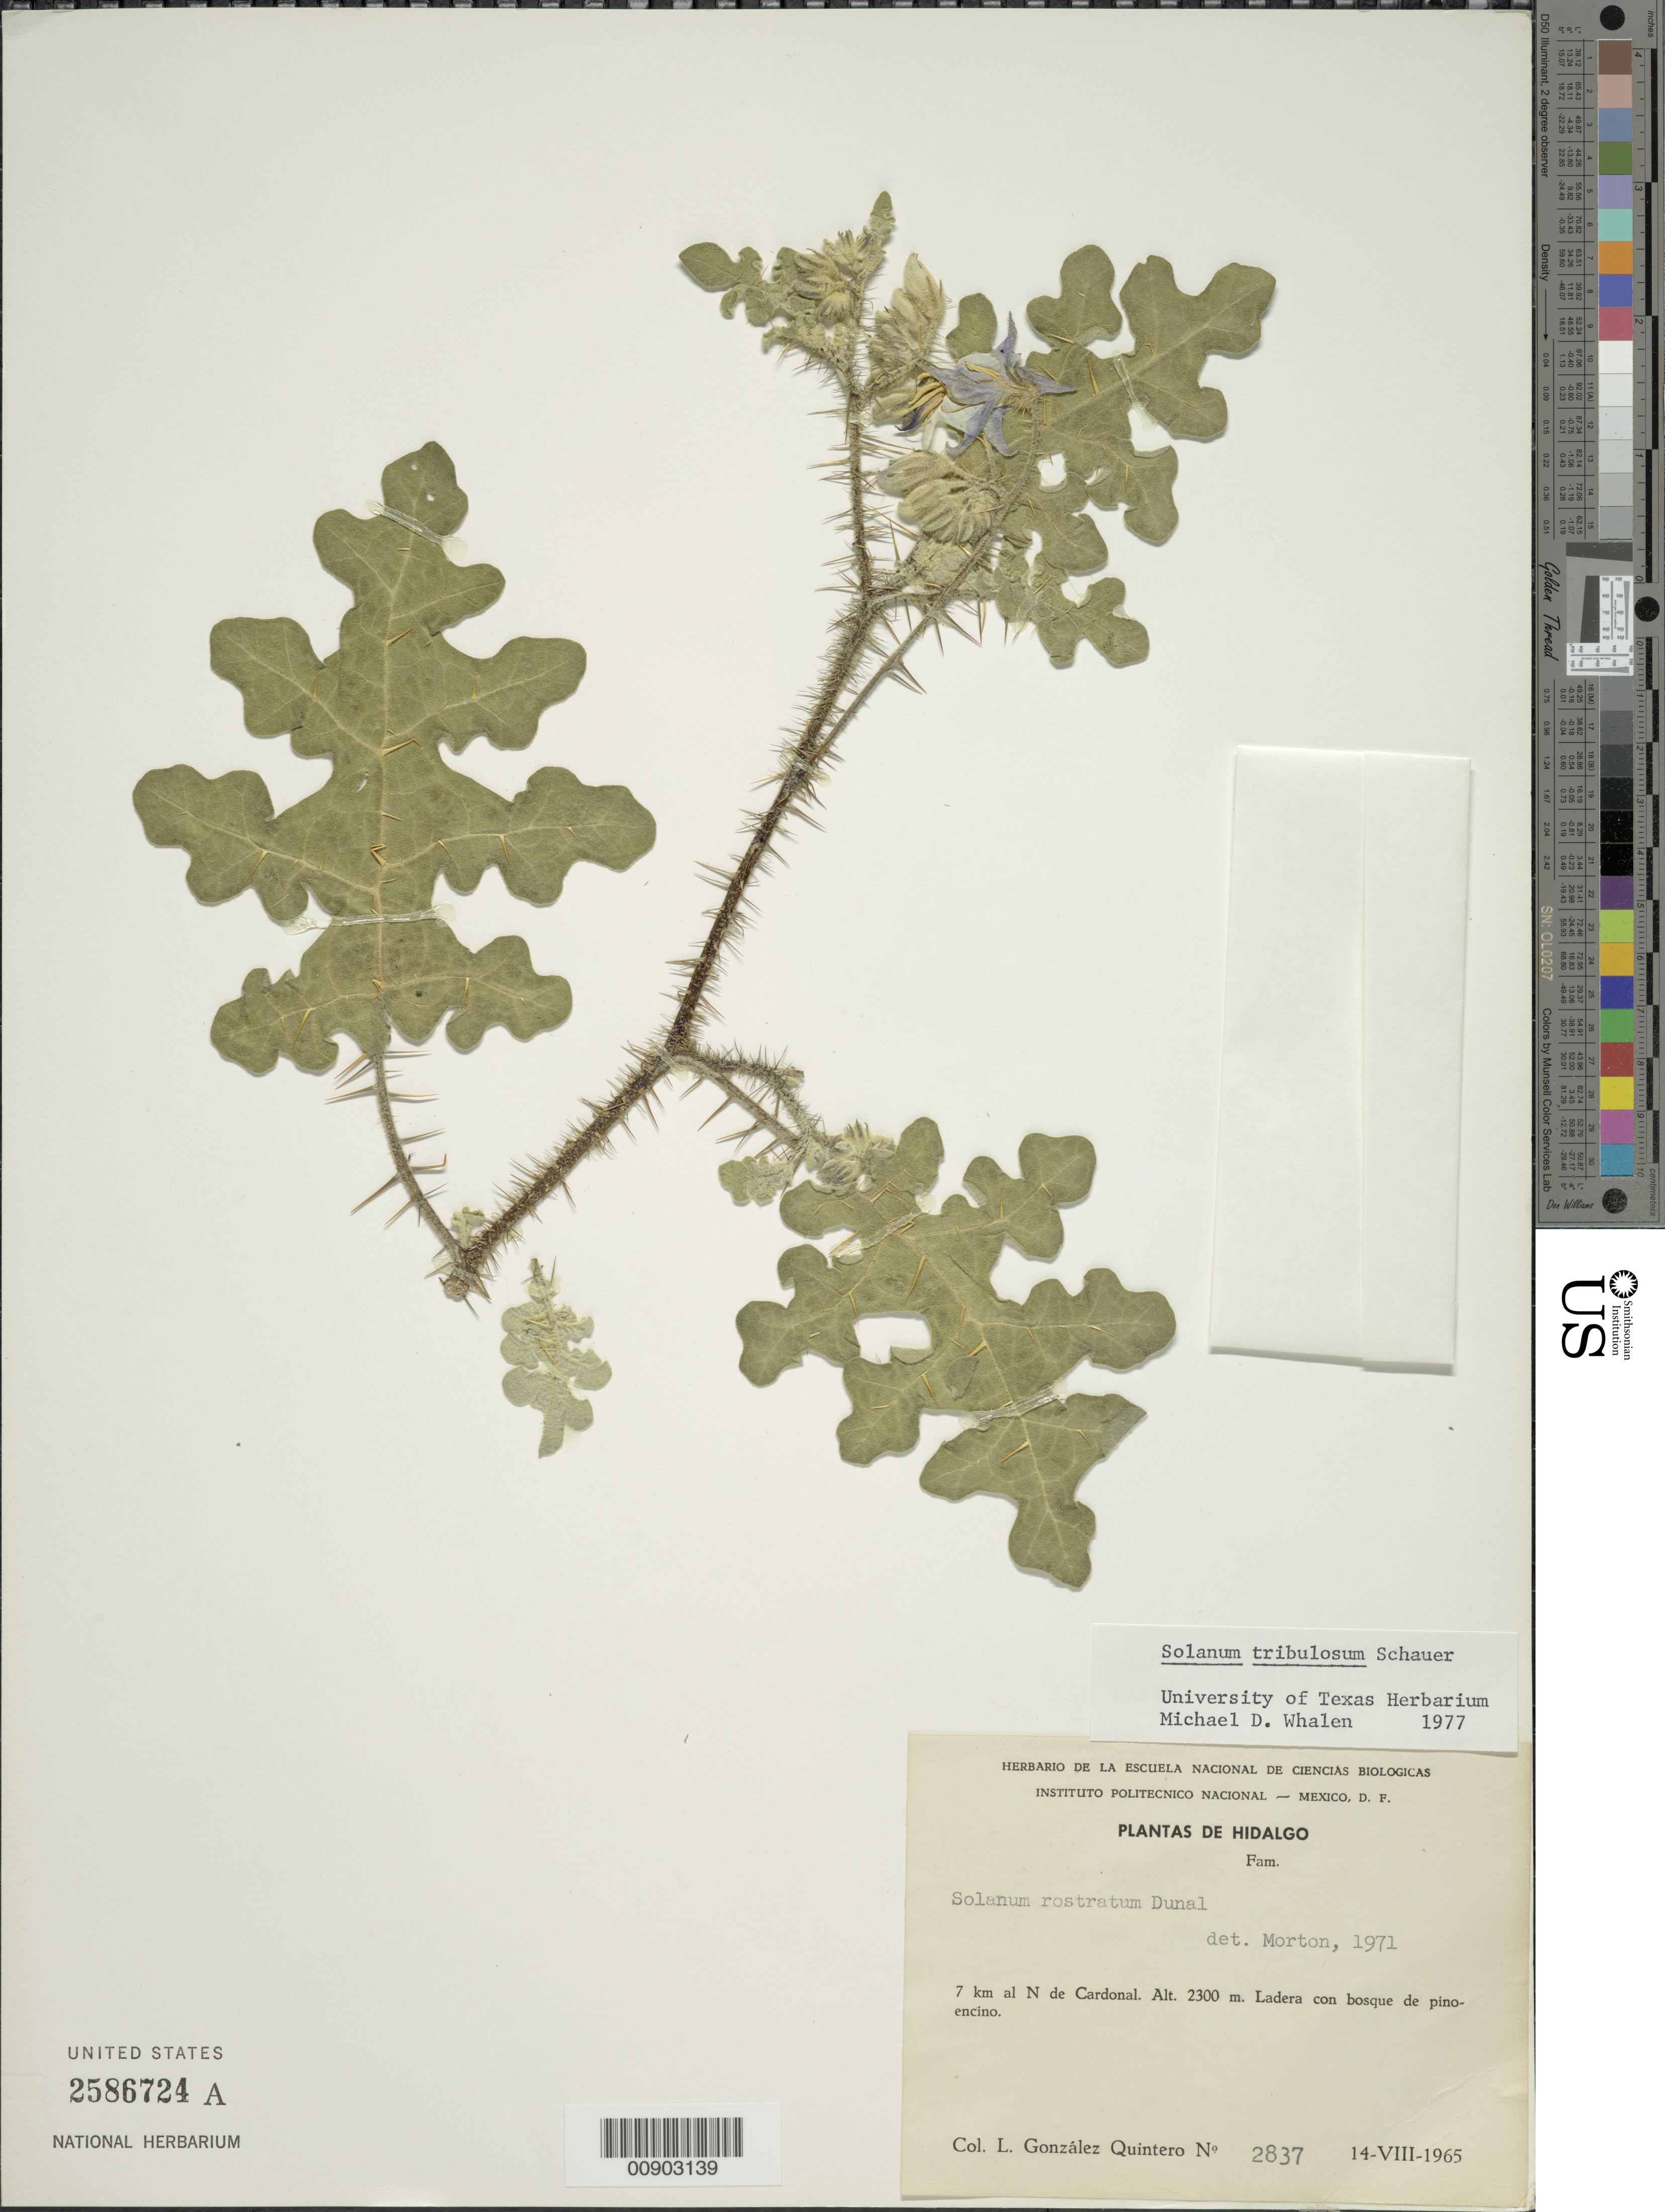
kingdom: Plantae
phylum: Tracheophyta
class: Magnoliopsida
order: Solanales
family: Solanaceae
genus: Solanum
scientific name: Solanum tribulosum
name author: S. Schauer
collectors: L. González-Quintero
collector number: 2837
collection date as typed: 14 Aug 1965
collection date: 1965-08-14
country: Mexico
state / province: Hidalgo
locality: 7 km al N de Cardonal, Hidalgo.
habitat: Ladera con bosque de pino-encino.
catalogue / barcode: US 2586724A